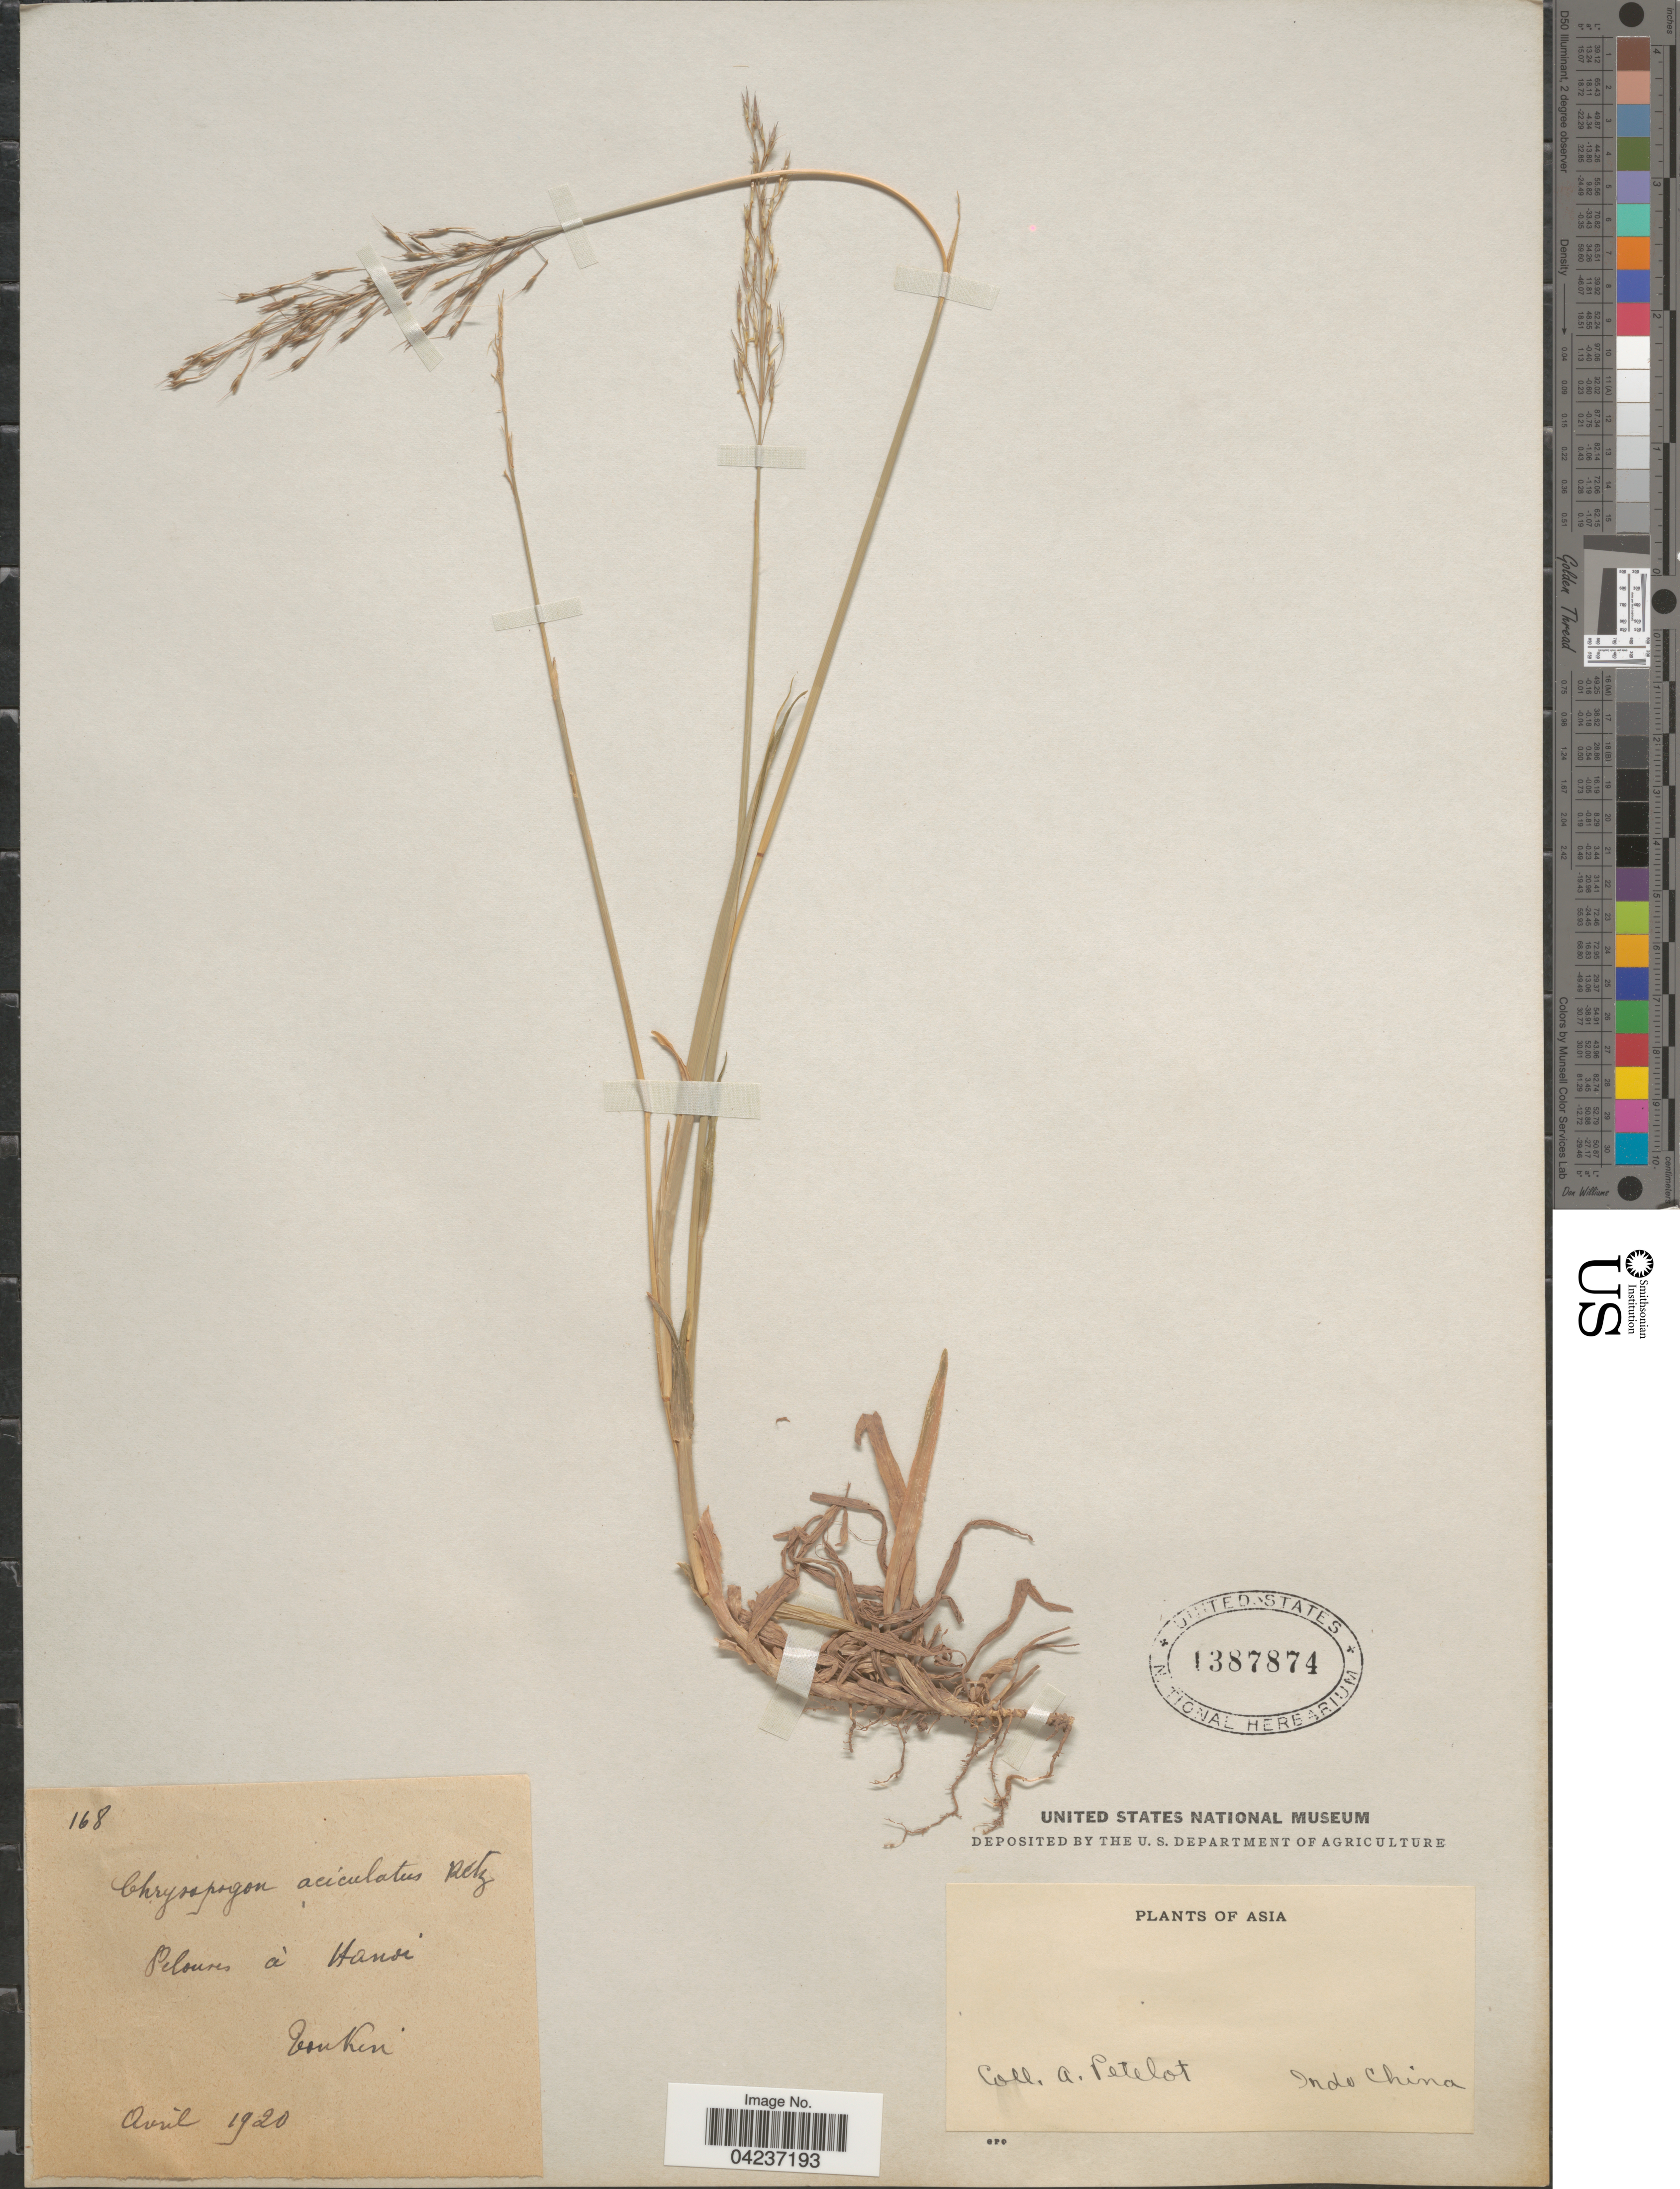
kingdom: Plantae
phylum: Tracheophyta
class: Liliopsida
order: Poales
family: Poaceae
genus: Chrysopogon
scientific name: Chrysopogon aciculatus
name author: (Retz.) Trin.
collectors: A. Petelot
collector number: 168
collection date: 1920-04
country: Vietnam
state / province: Ha Noi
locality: Pelouses à Hanoi. Tonkin. Indo China.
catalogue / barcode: US 1387874